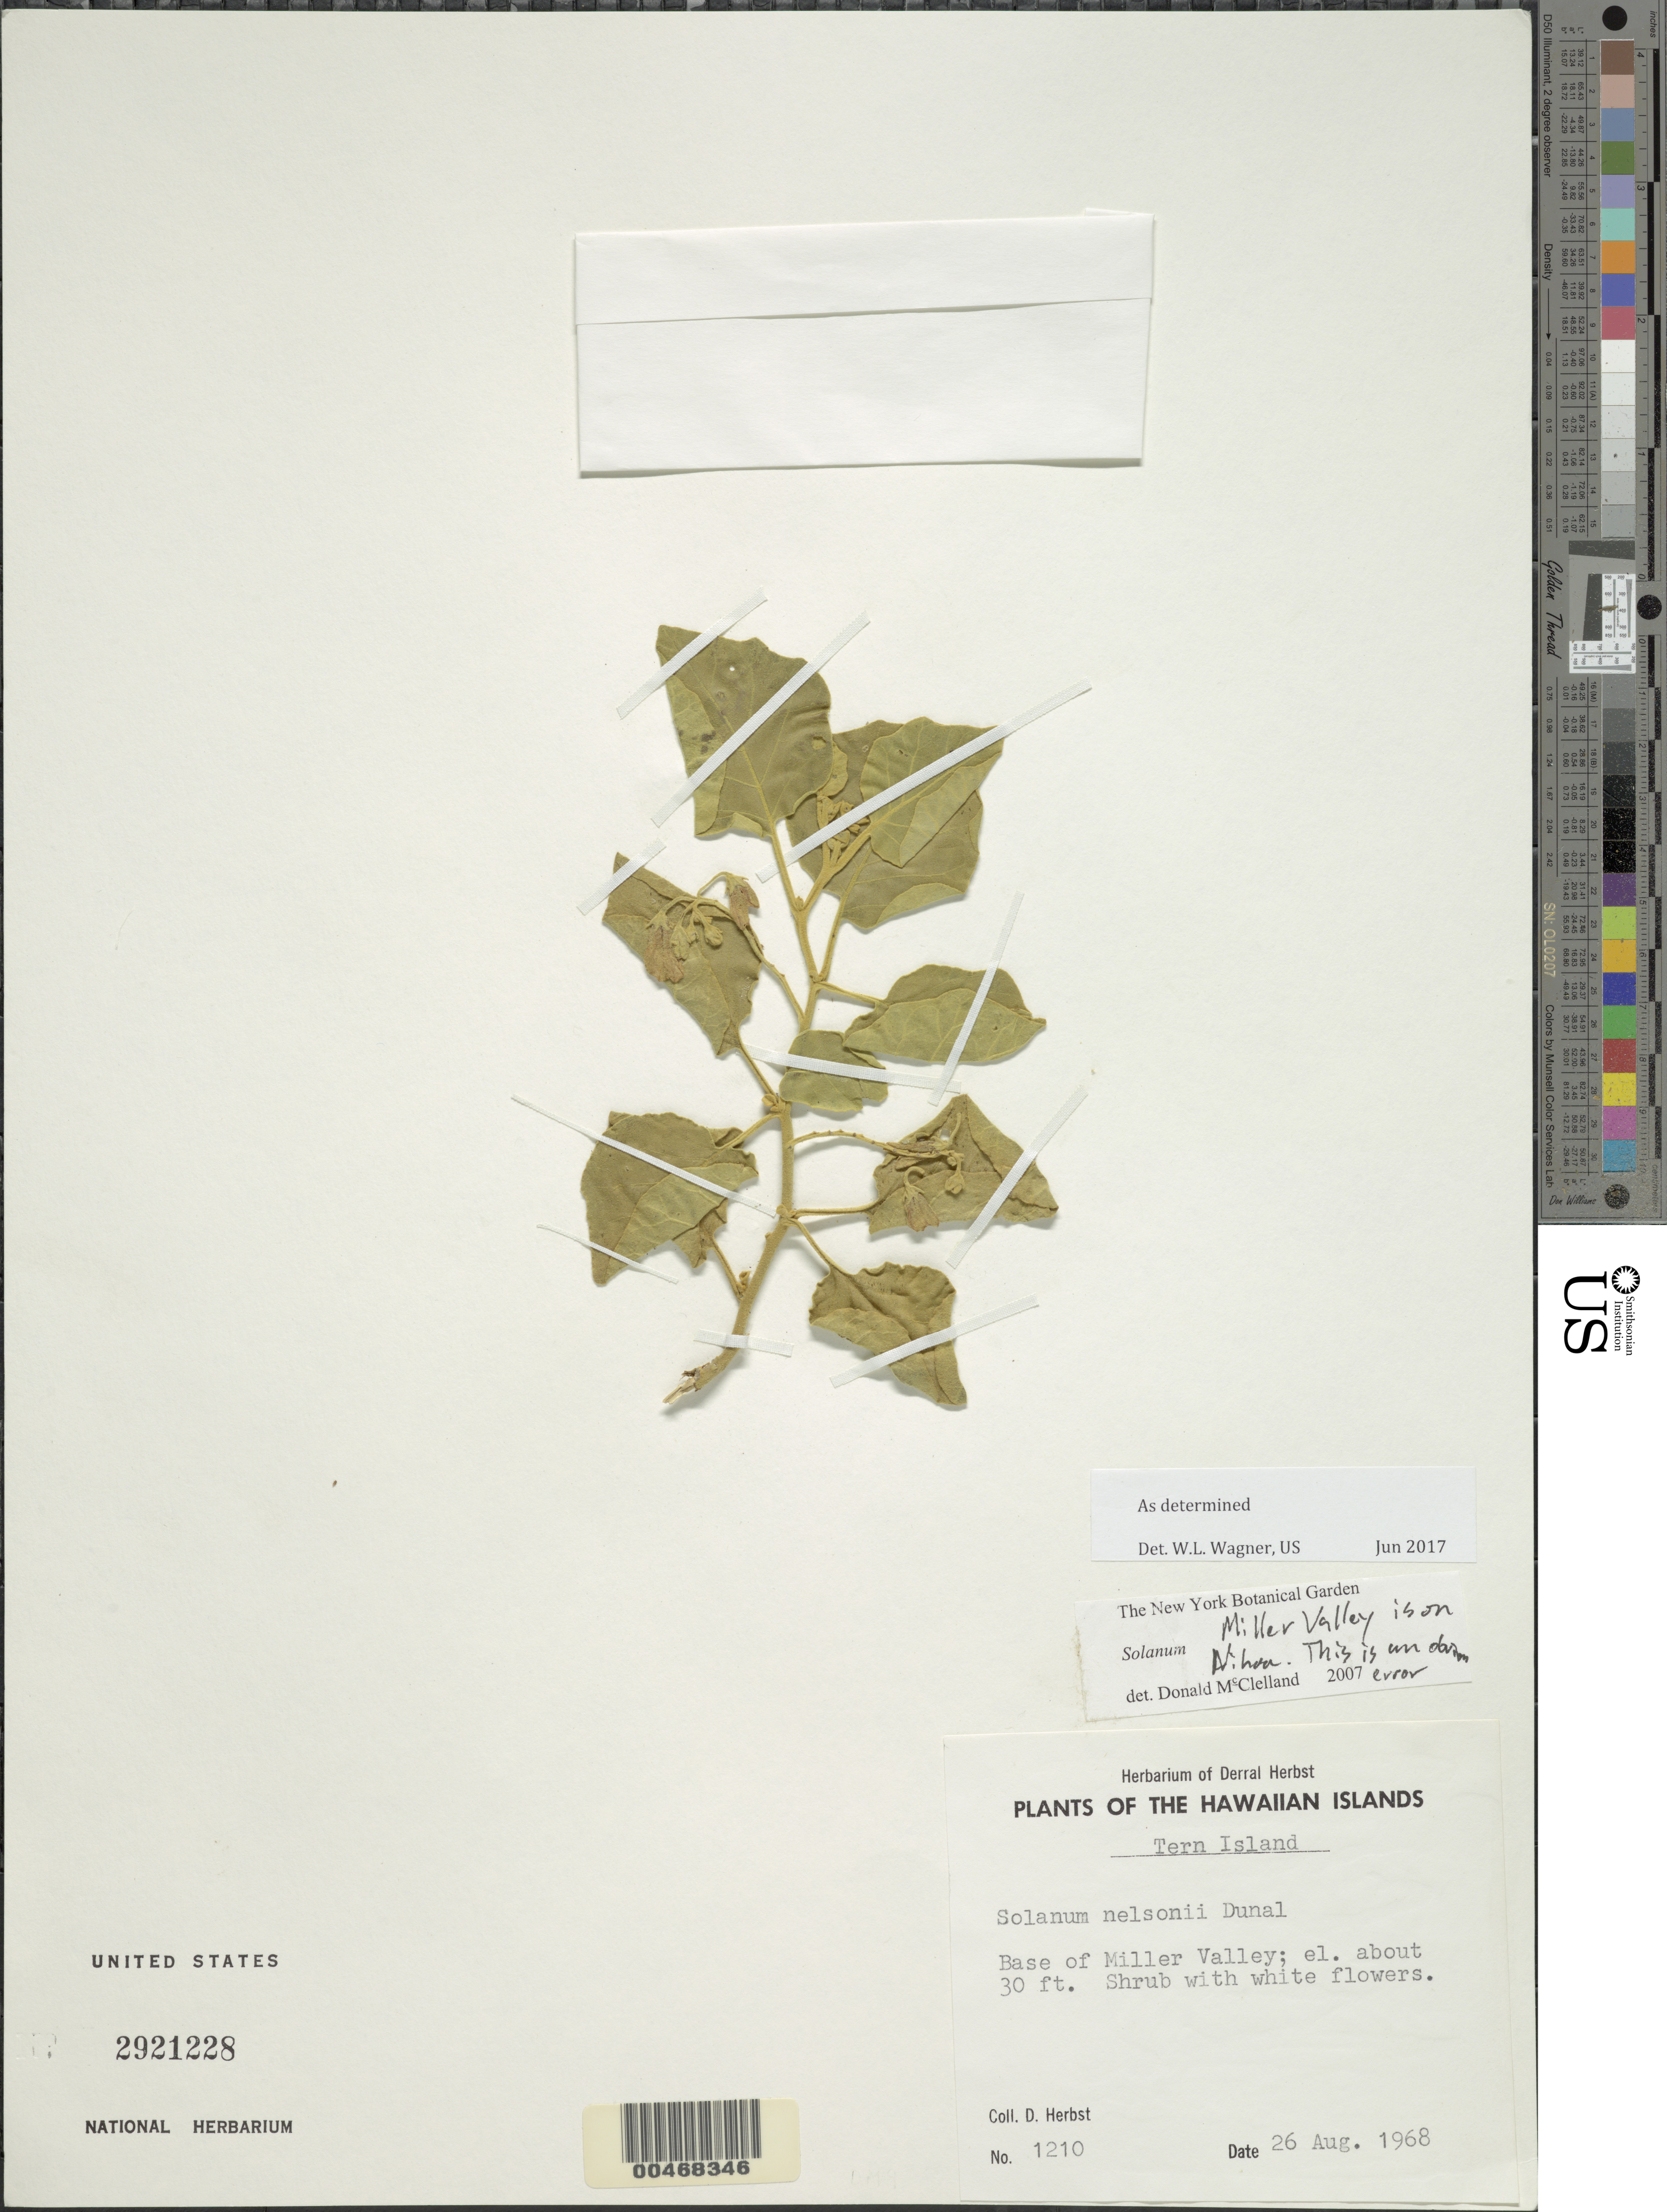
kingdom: Plantae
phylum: Tracheophyta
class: Magnoliopsida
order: Solanales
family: Solanaceae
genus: Solanum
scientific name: Solanum caumii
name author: (F. Br.) D. McClelland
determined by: Knapp, S. D.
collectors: D. R. Herbst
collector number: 1210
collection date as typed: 26 Aug 1968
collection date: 1968-08-26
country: United States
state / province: Hawaii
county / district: Honolulu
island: Nihoa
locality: base of Miller Valley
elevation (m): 9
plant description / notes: According to Donald McClelland, Miller Valley is on Nihoa Island, not Tern Island.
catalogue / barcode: US 2921228